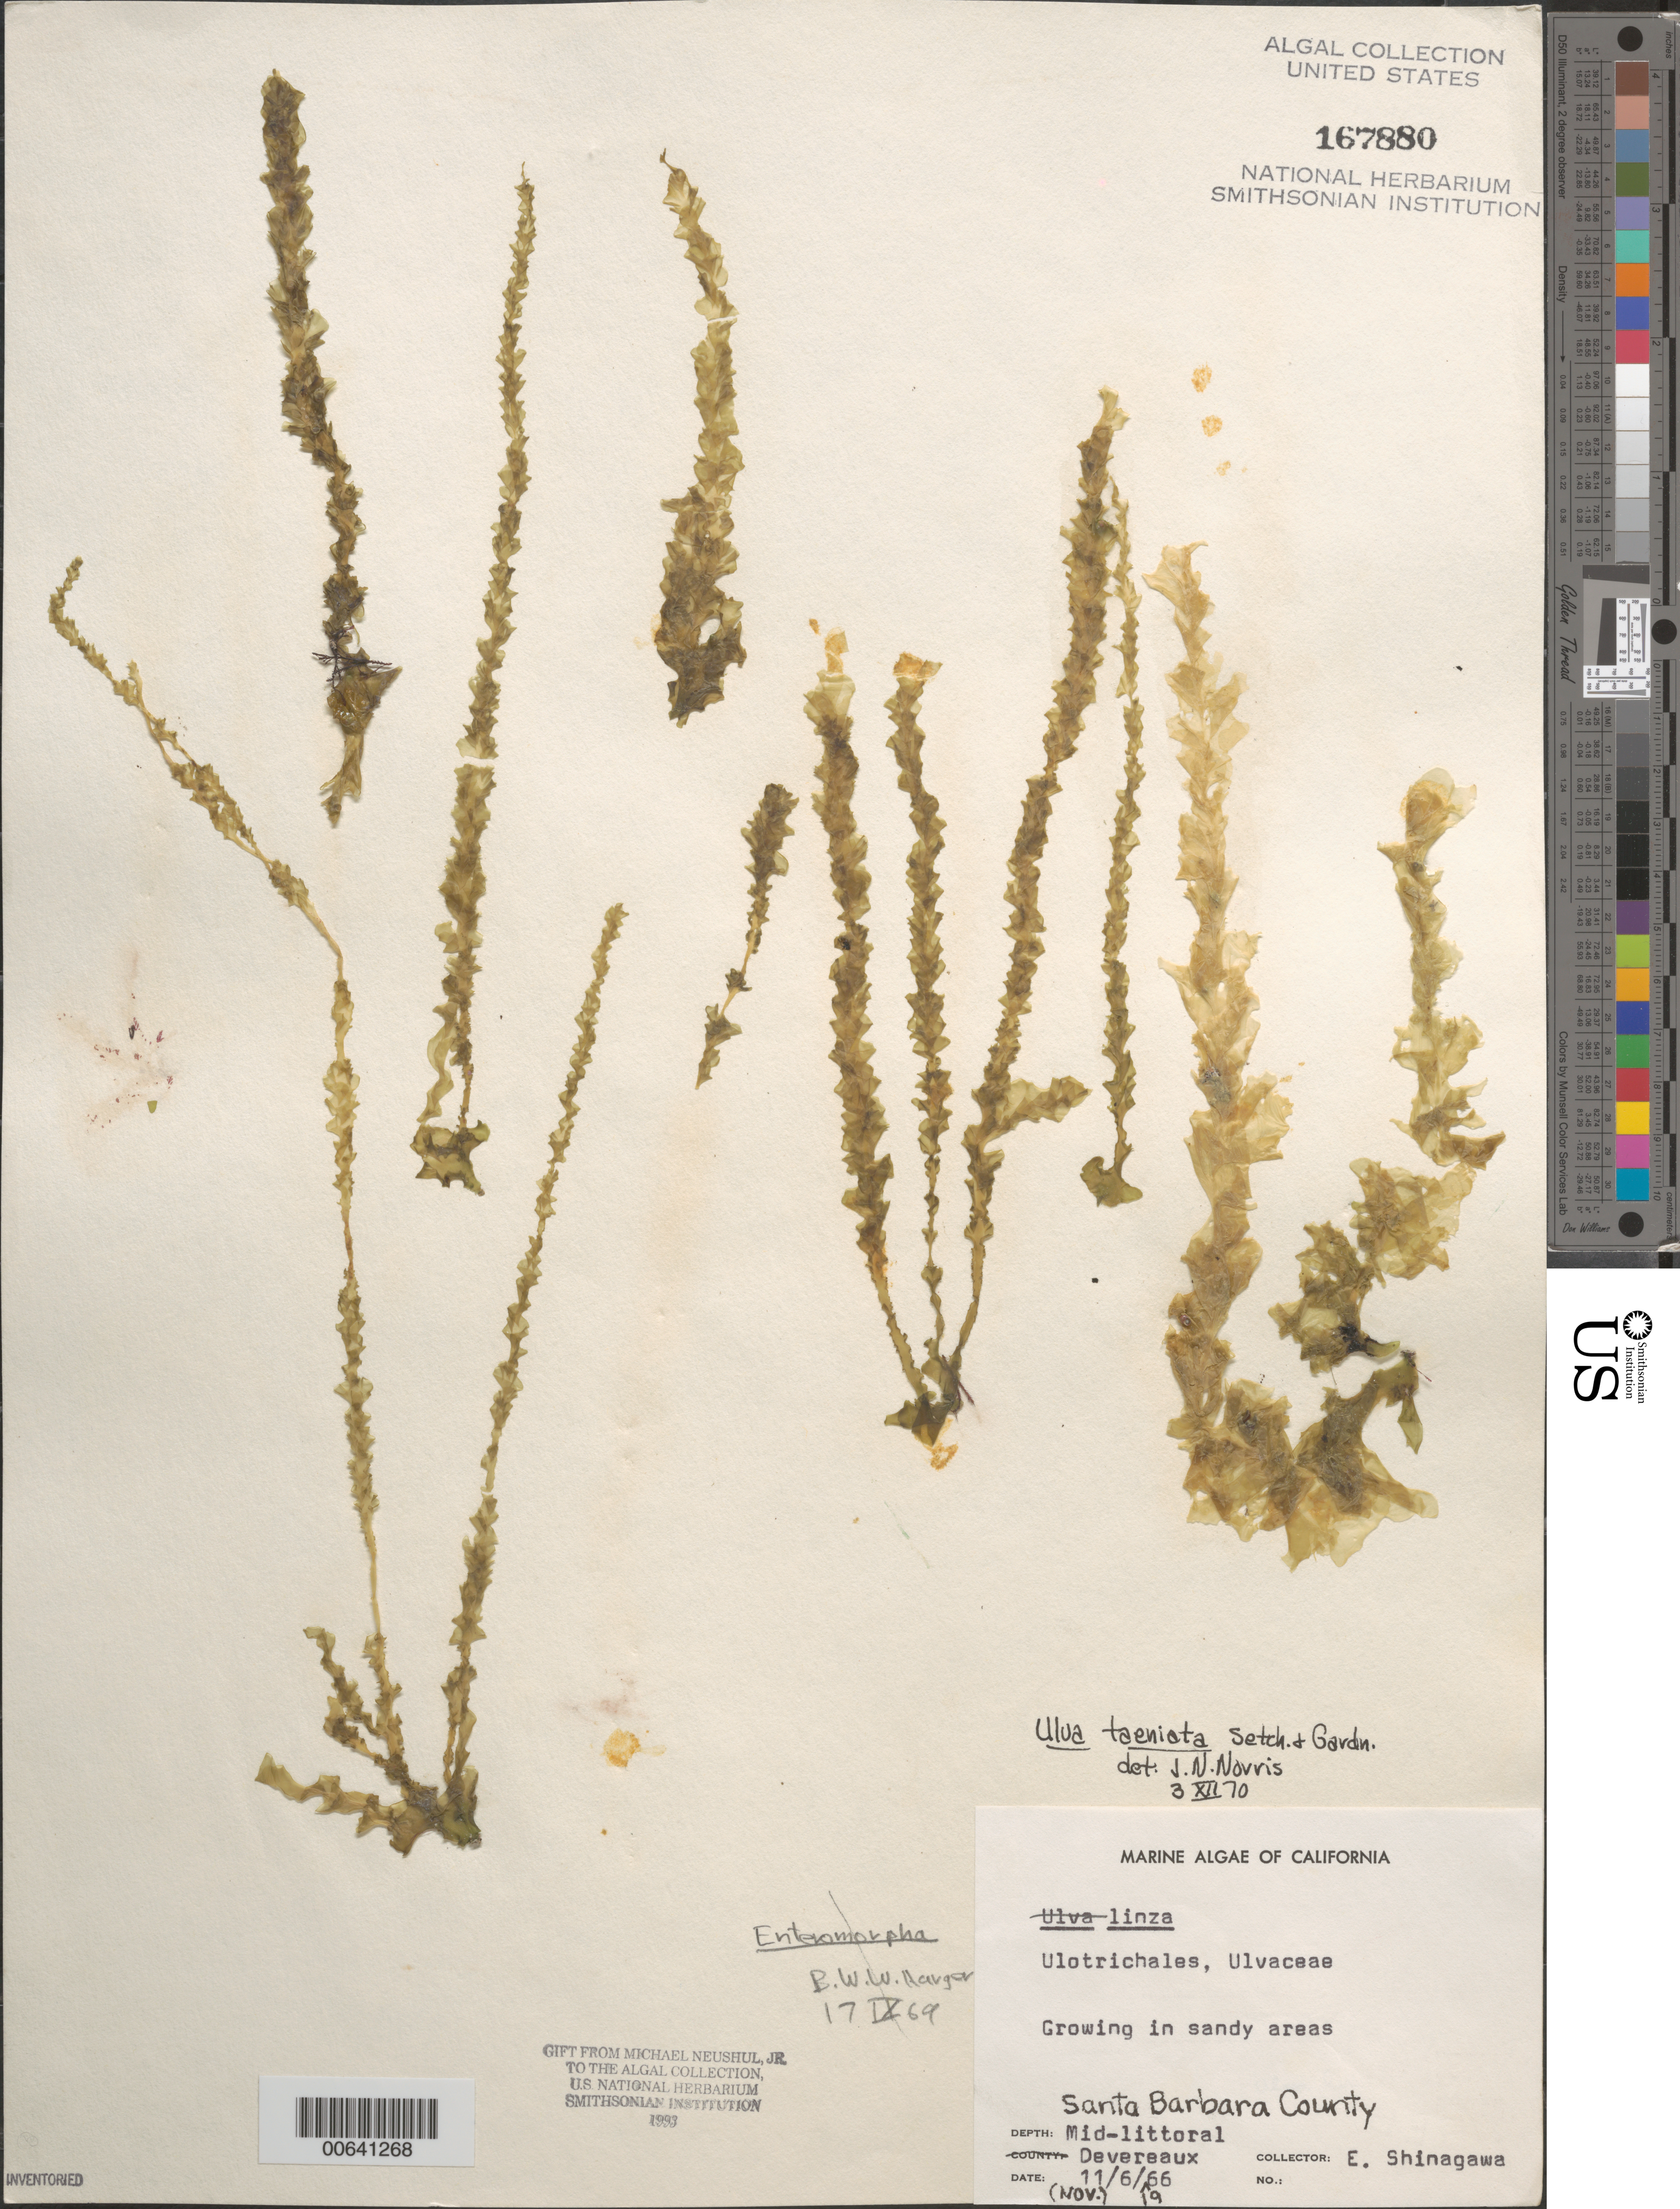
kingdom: Plantae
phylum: Chlorophyta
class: Ulvophyceae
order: Ulvales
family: Ulvaceae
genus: Ulva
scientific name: Ulva taeniata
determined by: Norris, James N.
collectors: E. Shinagawa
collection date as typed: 06 Nov 1966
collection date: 1966-11-06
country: United States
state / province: California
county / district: Santa Barbara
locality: Devereaux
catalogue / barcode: US 167880